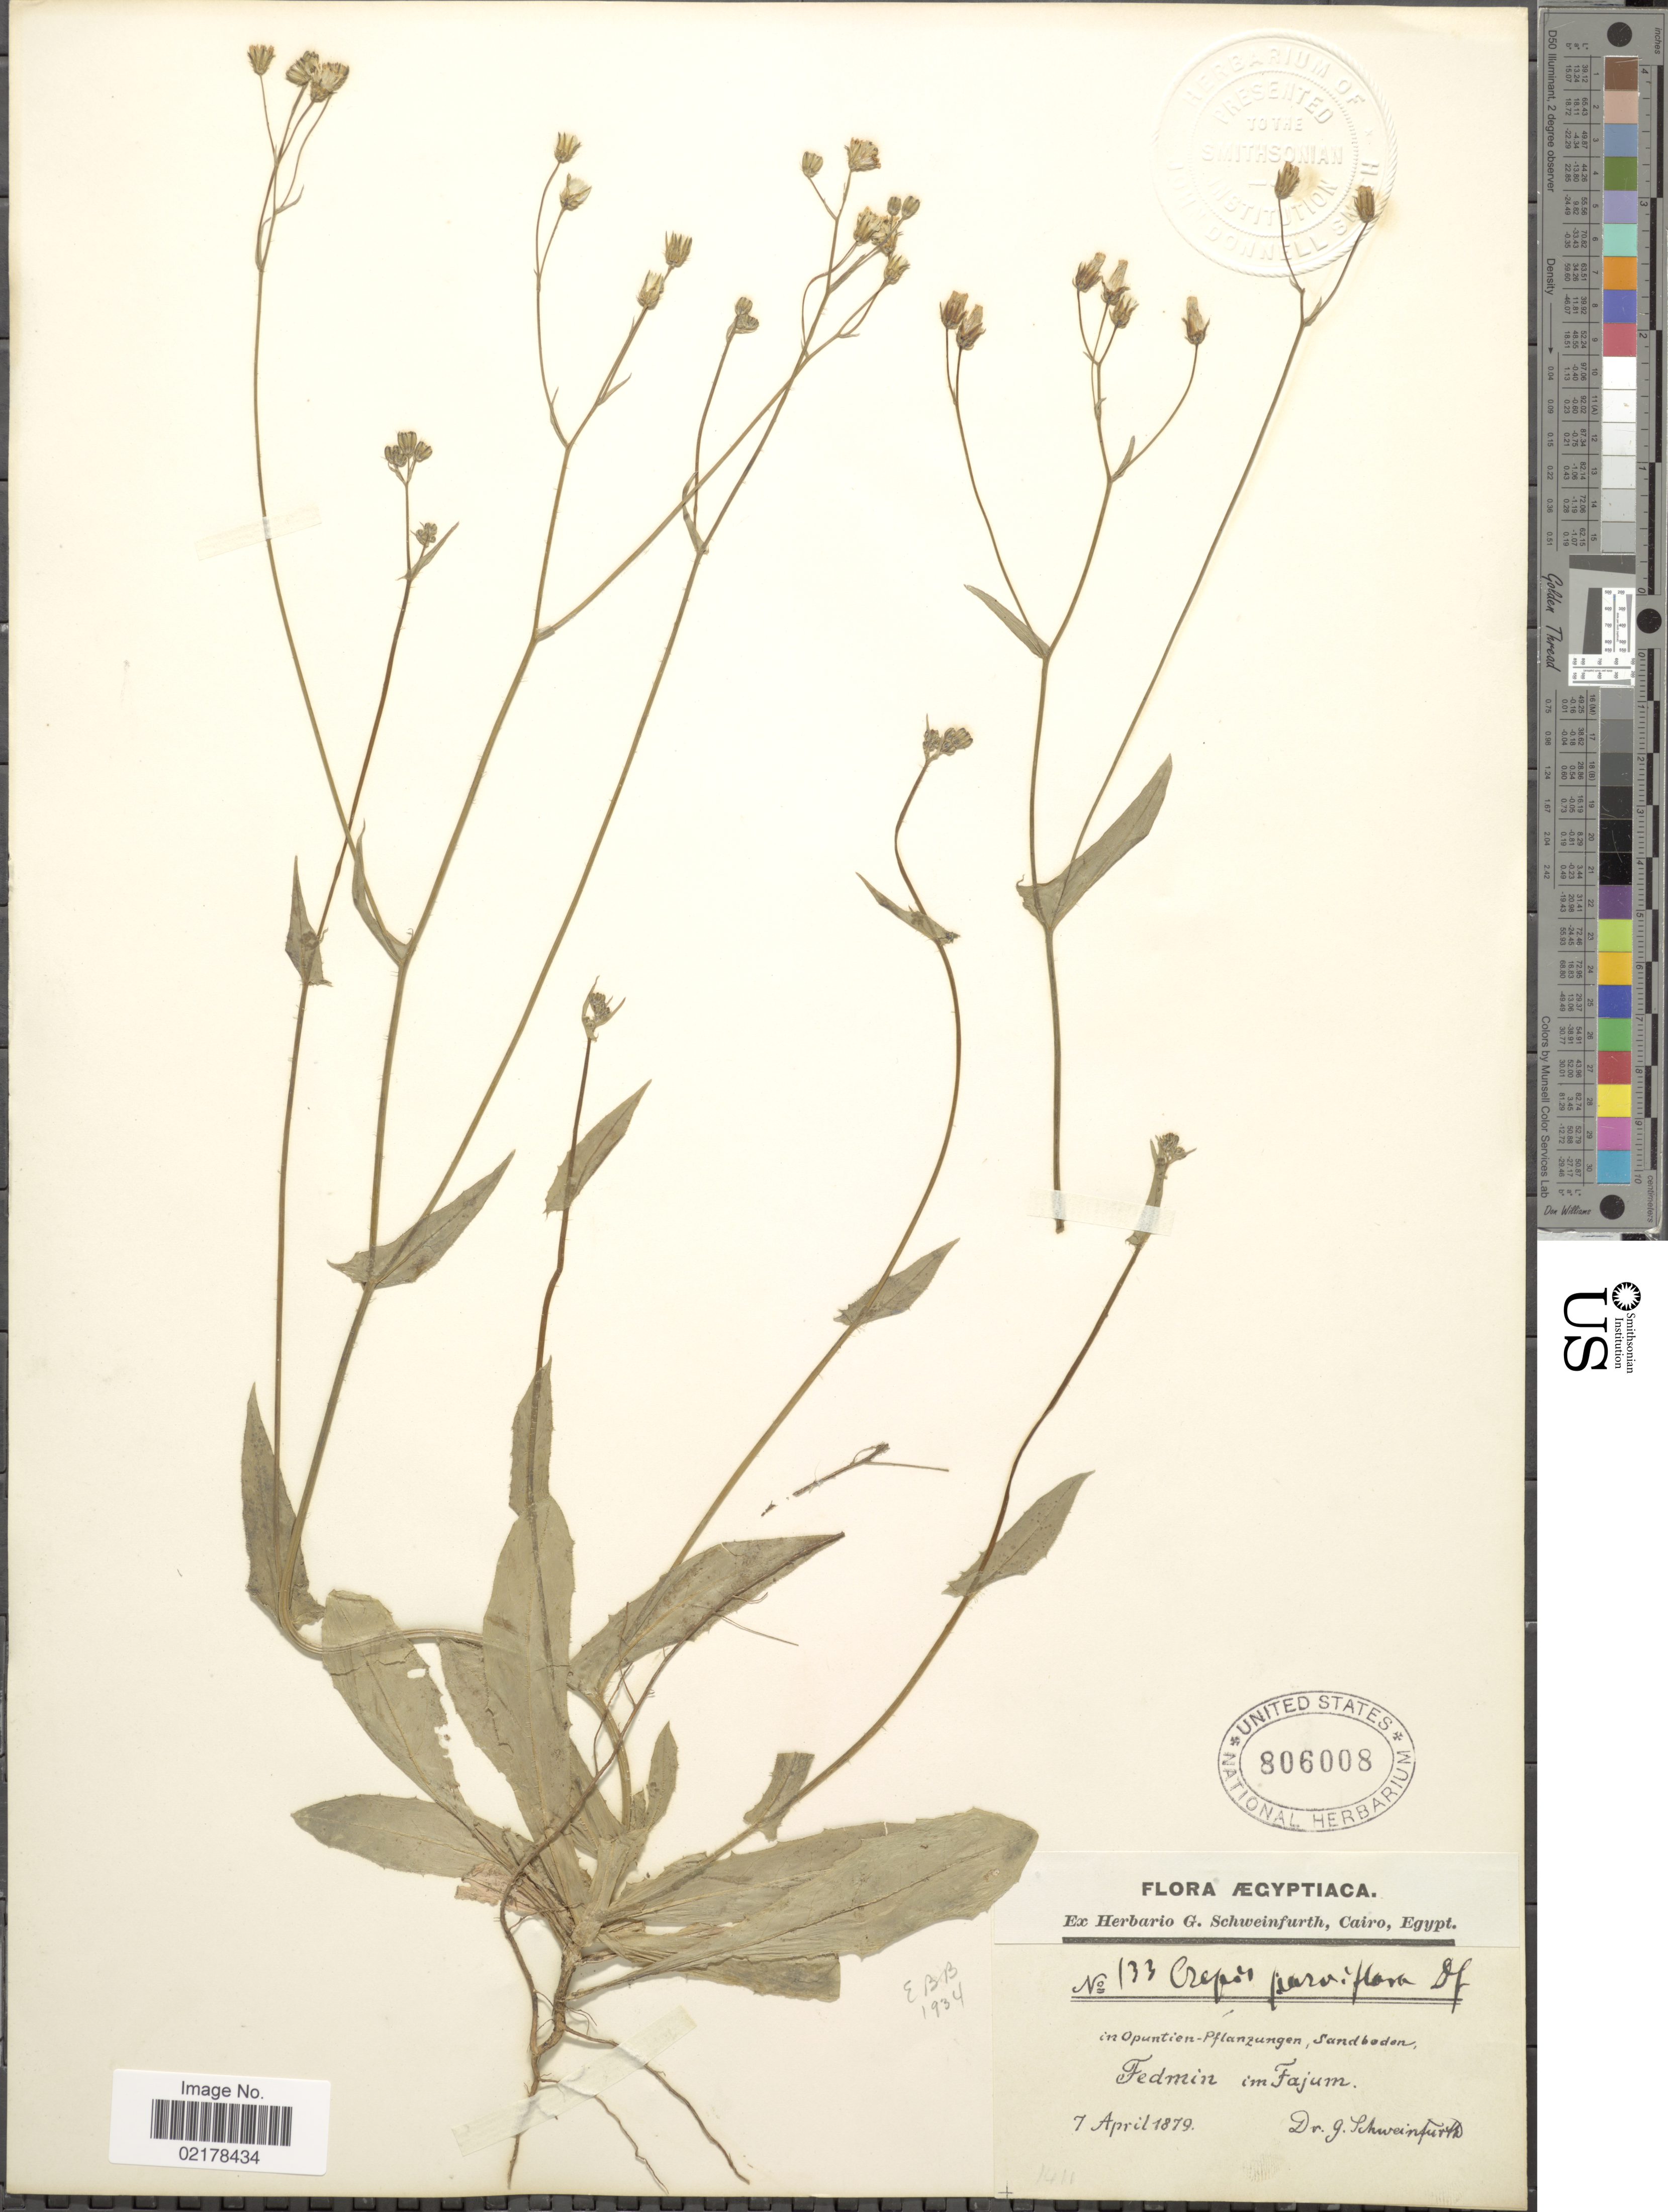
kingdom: Plantae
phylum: Tracheophyta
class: Magnoliopsida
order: Asterales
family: Asteraceae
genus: Crepis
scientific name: Crepis virens subsp. parviflora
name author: Arcang.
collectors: G. A. Schweinfurth (herbarium)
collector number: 133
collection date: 1879-04-07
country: Egypt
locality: In Opuntien-Pflanzungen, Sandboden, Fedmin im Fajum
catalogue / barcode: US 806008